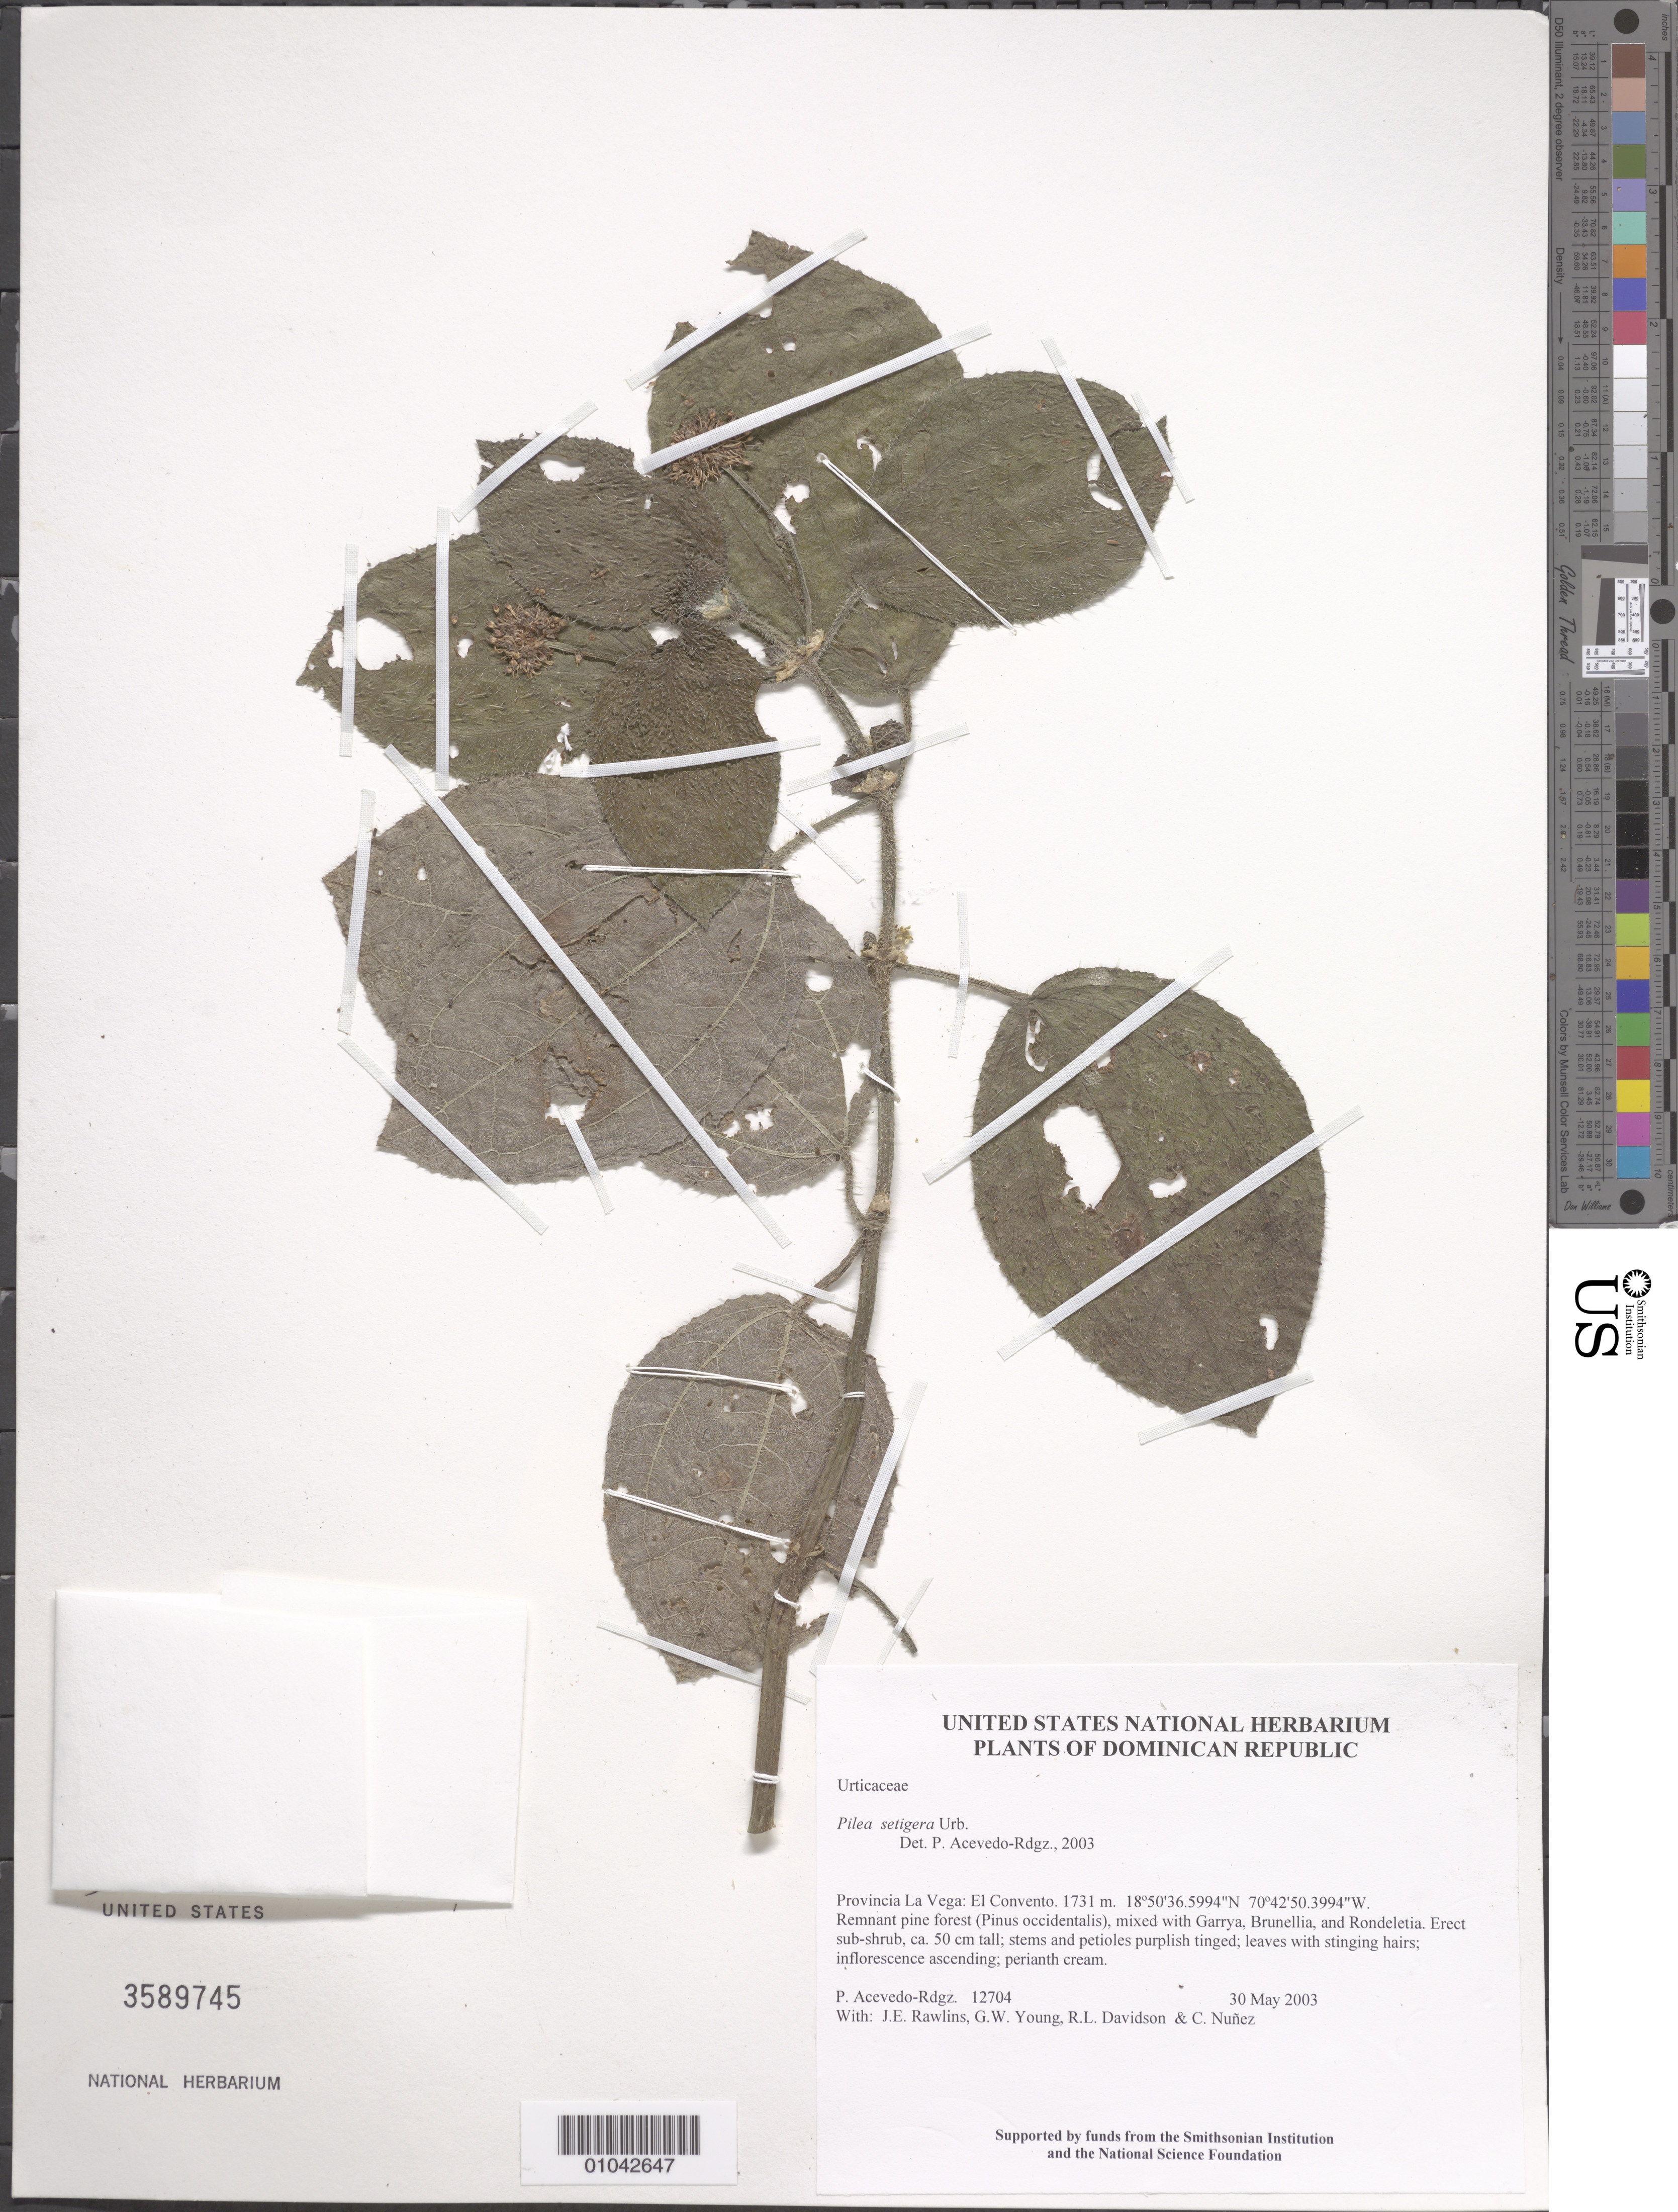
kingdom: Plantae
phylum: Tracheophyta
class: Magnoliopsida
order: Rosales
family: Urticaceae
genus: Pilea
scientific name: Pilea setigera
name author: Urb.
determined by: Acevedo-Rodríguez, P., (BOT), Smithsonian Institution - National Museum of Natural History (UNITED STATES)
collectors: P. Acevedo-Rodr., J. Rawlins, G. Young, R. Davidson & C. Nunez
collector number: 12704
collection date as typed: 30 May 2003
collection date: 2003-05-30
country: Dominican Republic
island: Hispaniola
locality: Provincia La Vega: El Convento.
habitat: Remnant pine forest (Pinus occidentalis), mixed with Garrya, Brunellia, and Rondeletia.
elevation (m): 1731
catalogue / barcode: US 3589745